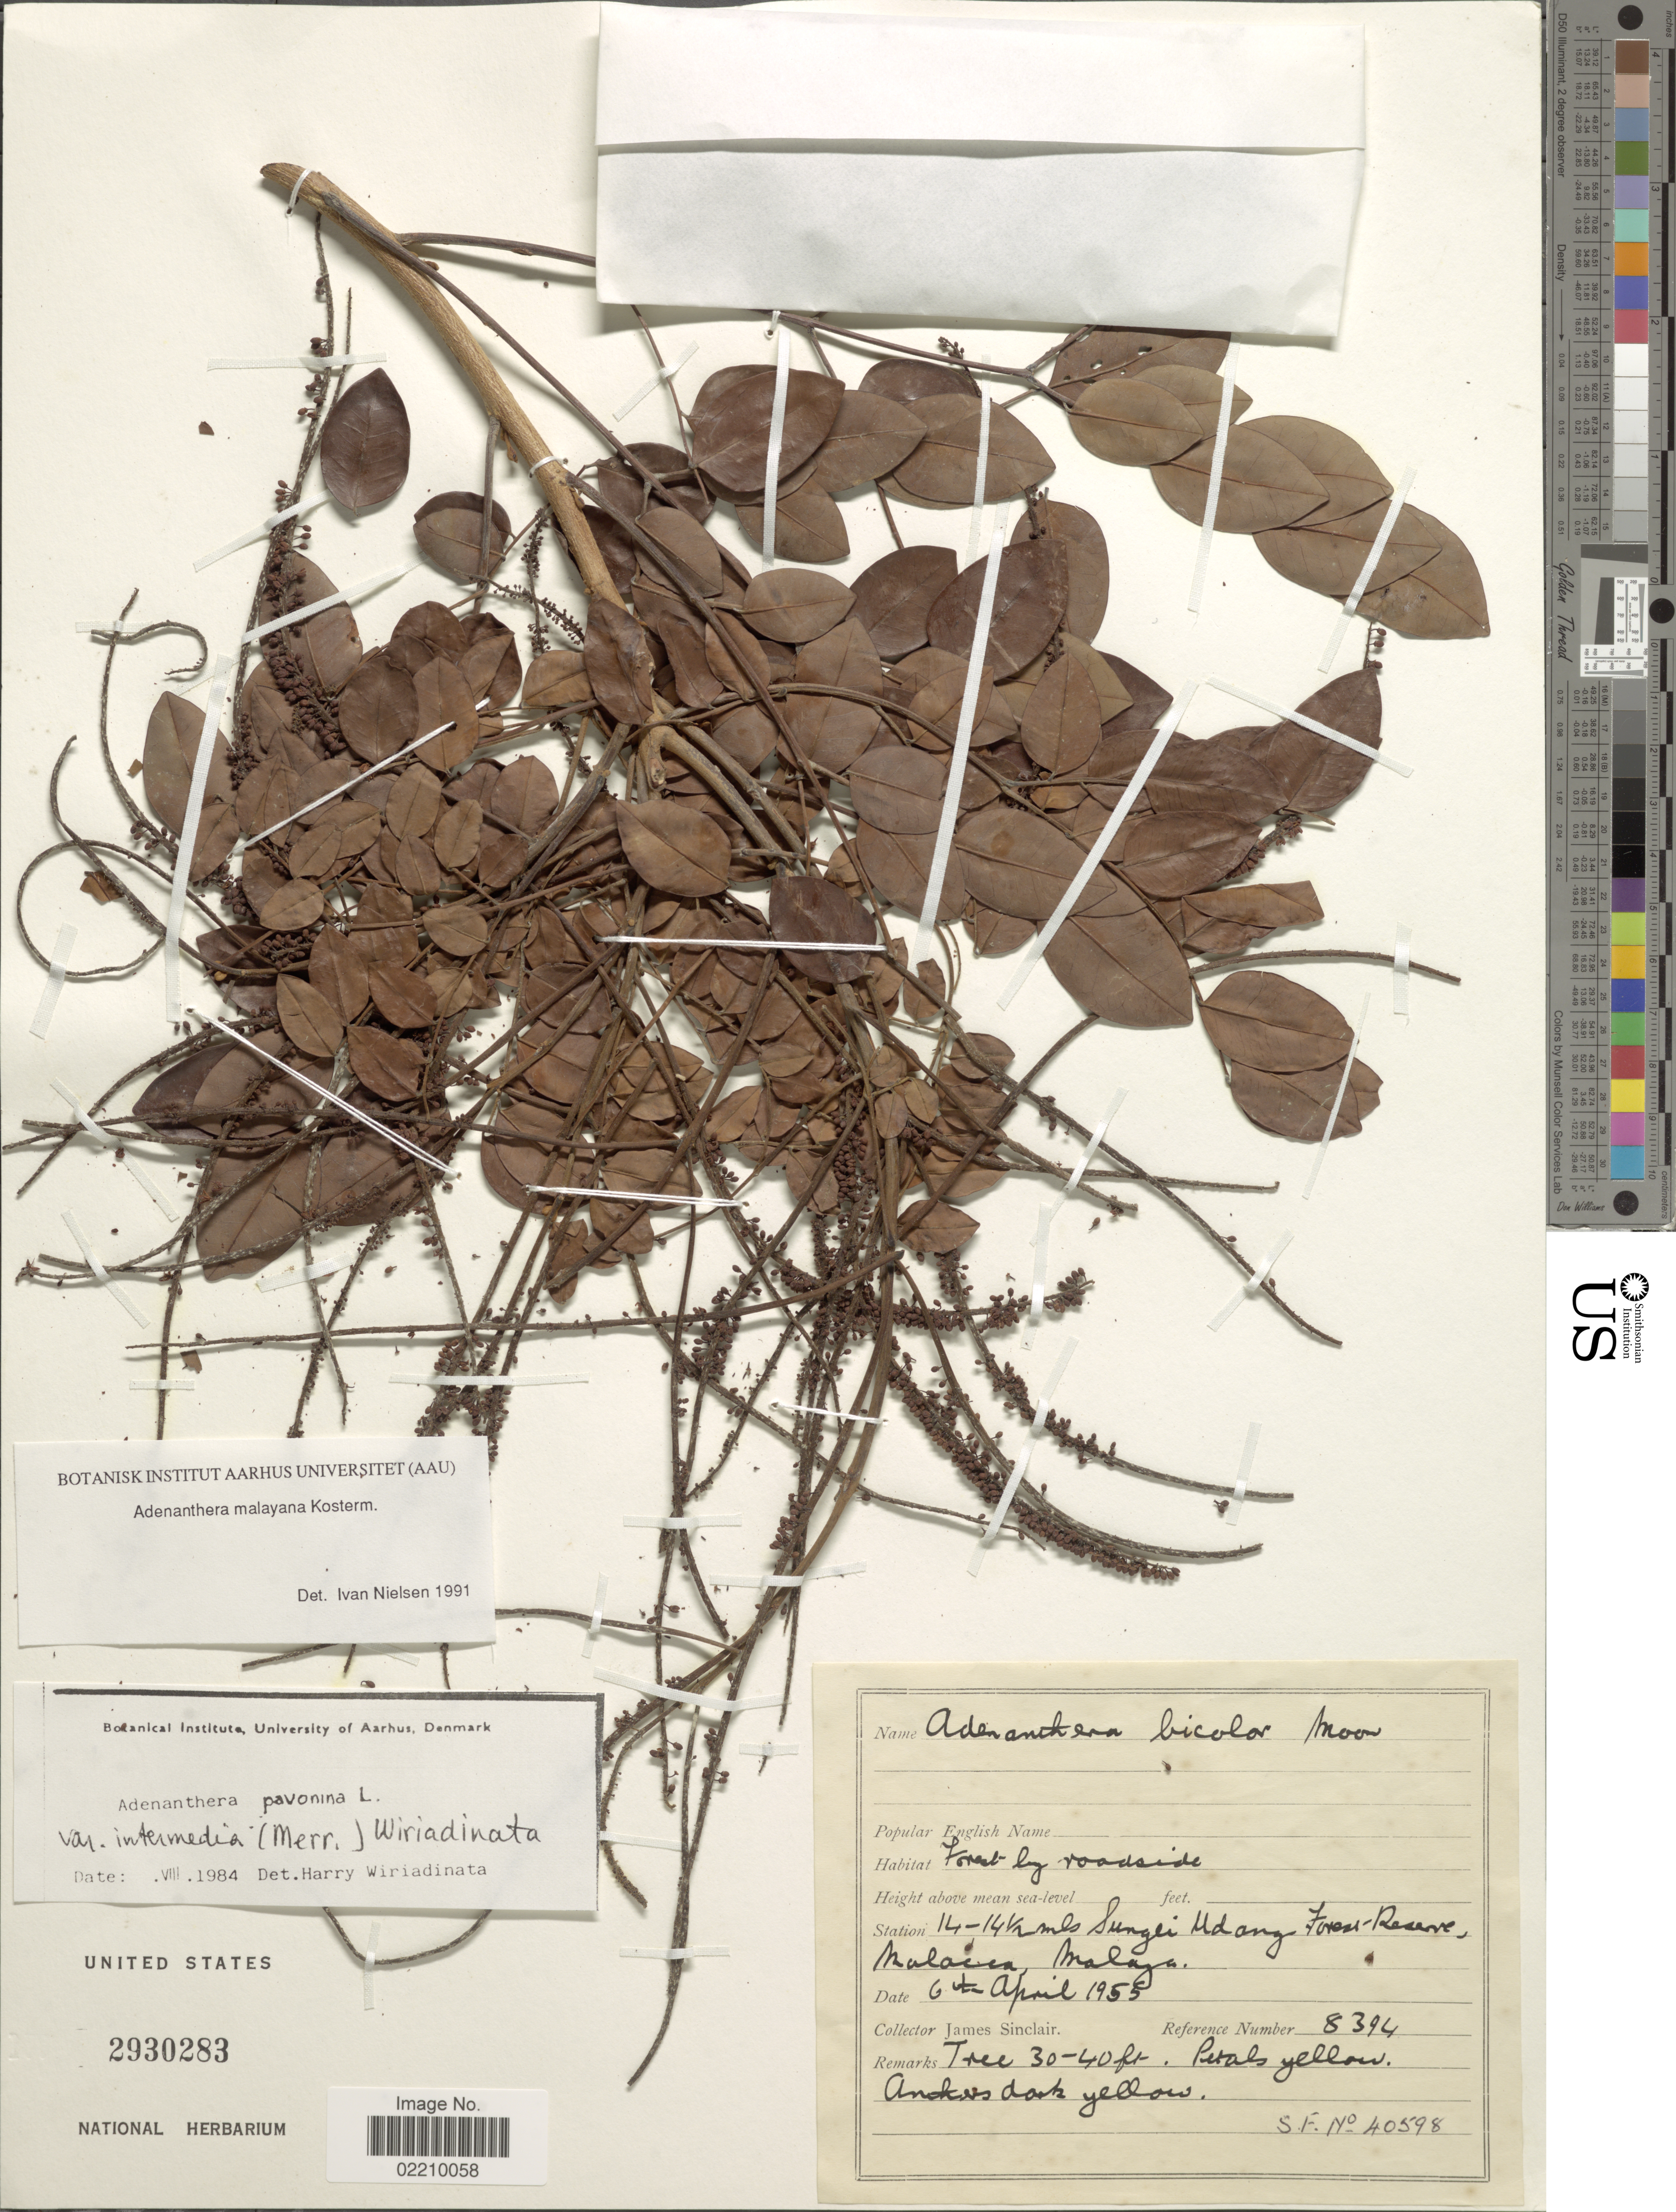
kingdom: Plantae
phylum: Tracheophyta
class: Magnoliopsida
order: Fabales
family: Fabaceae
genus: Adenanthera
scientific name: Adenanthera malayana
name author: Kosterm.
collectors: J. Sinclair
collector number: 8394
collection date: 1955-04-06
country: Malaysia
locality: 14-14½ mls Sungai Udang Forest Reserve, Malacca, Malaya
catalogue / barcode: US 2930283